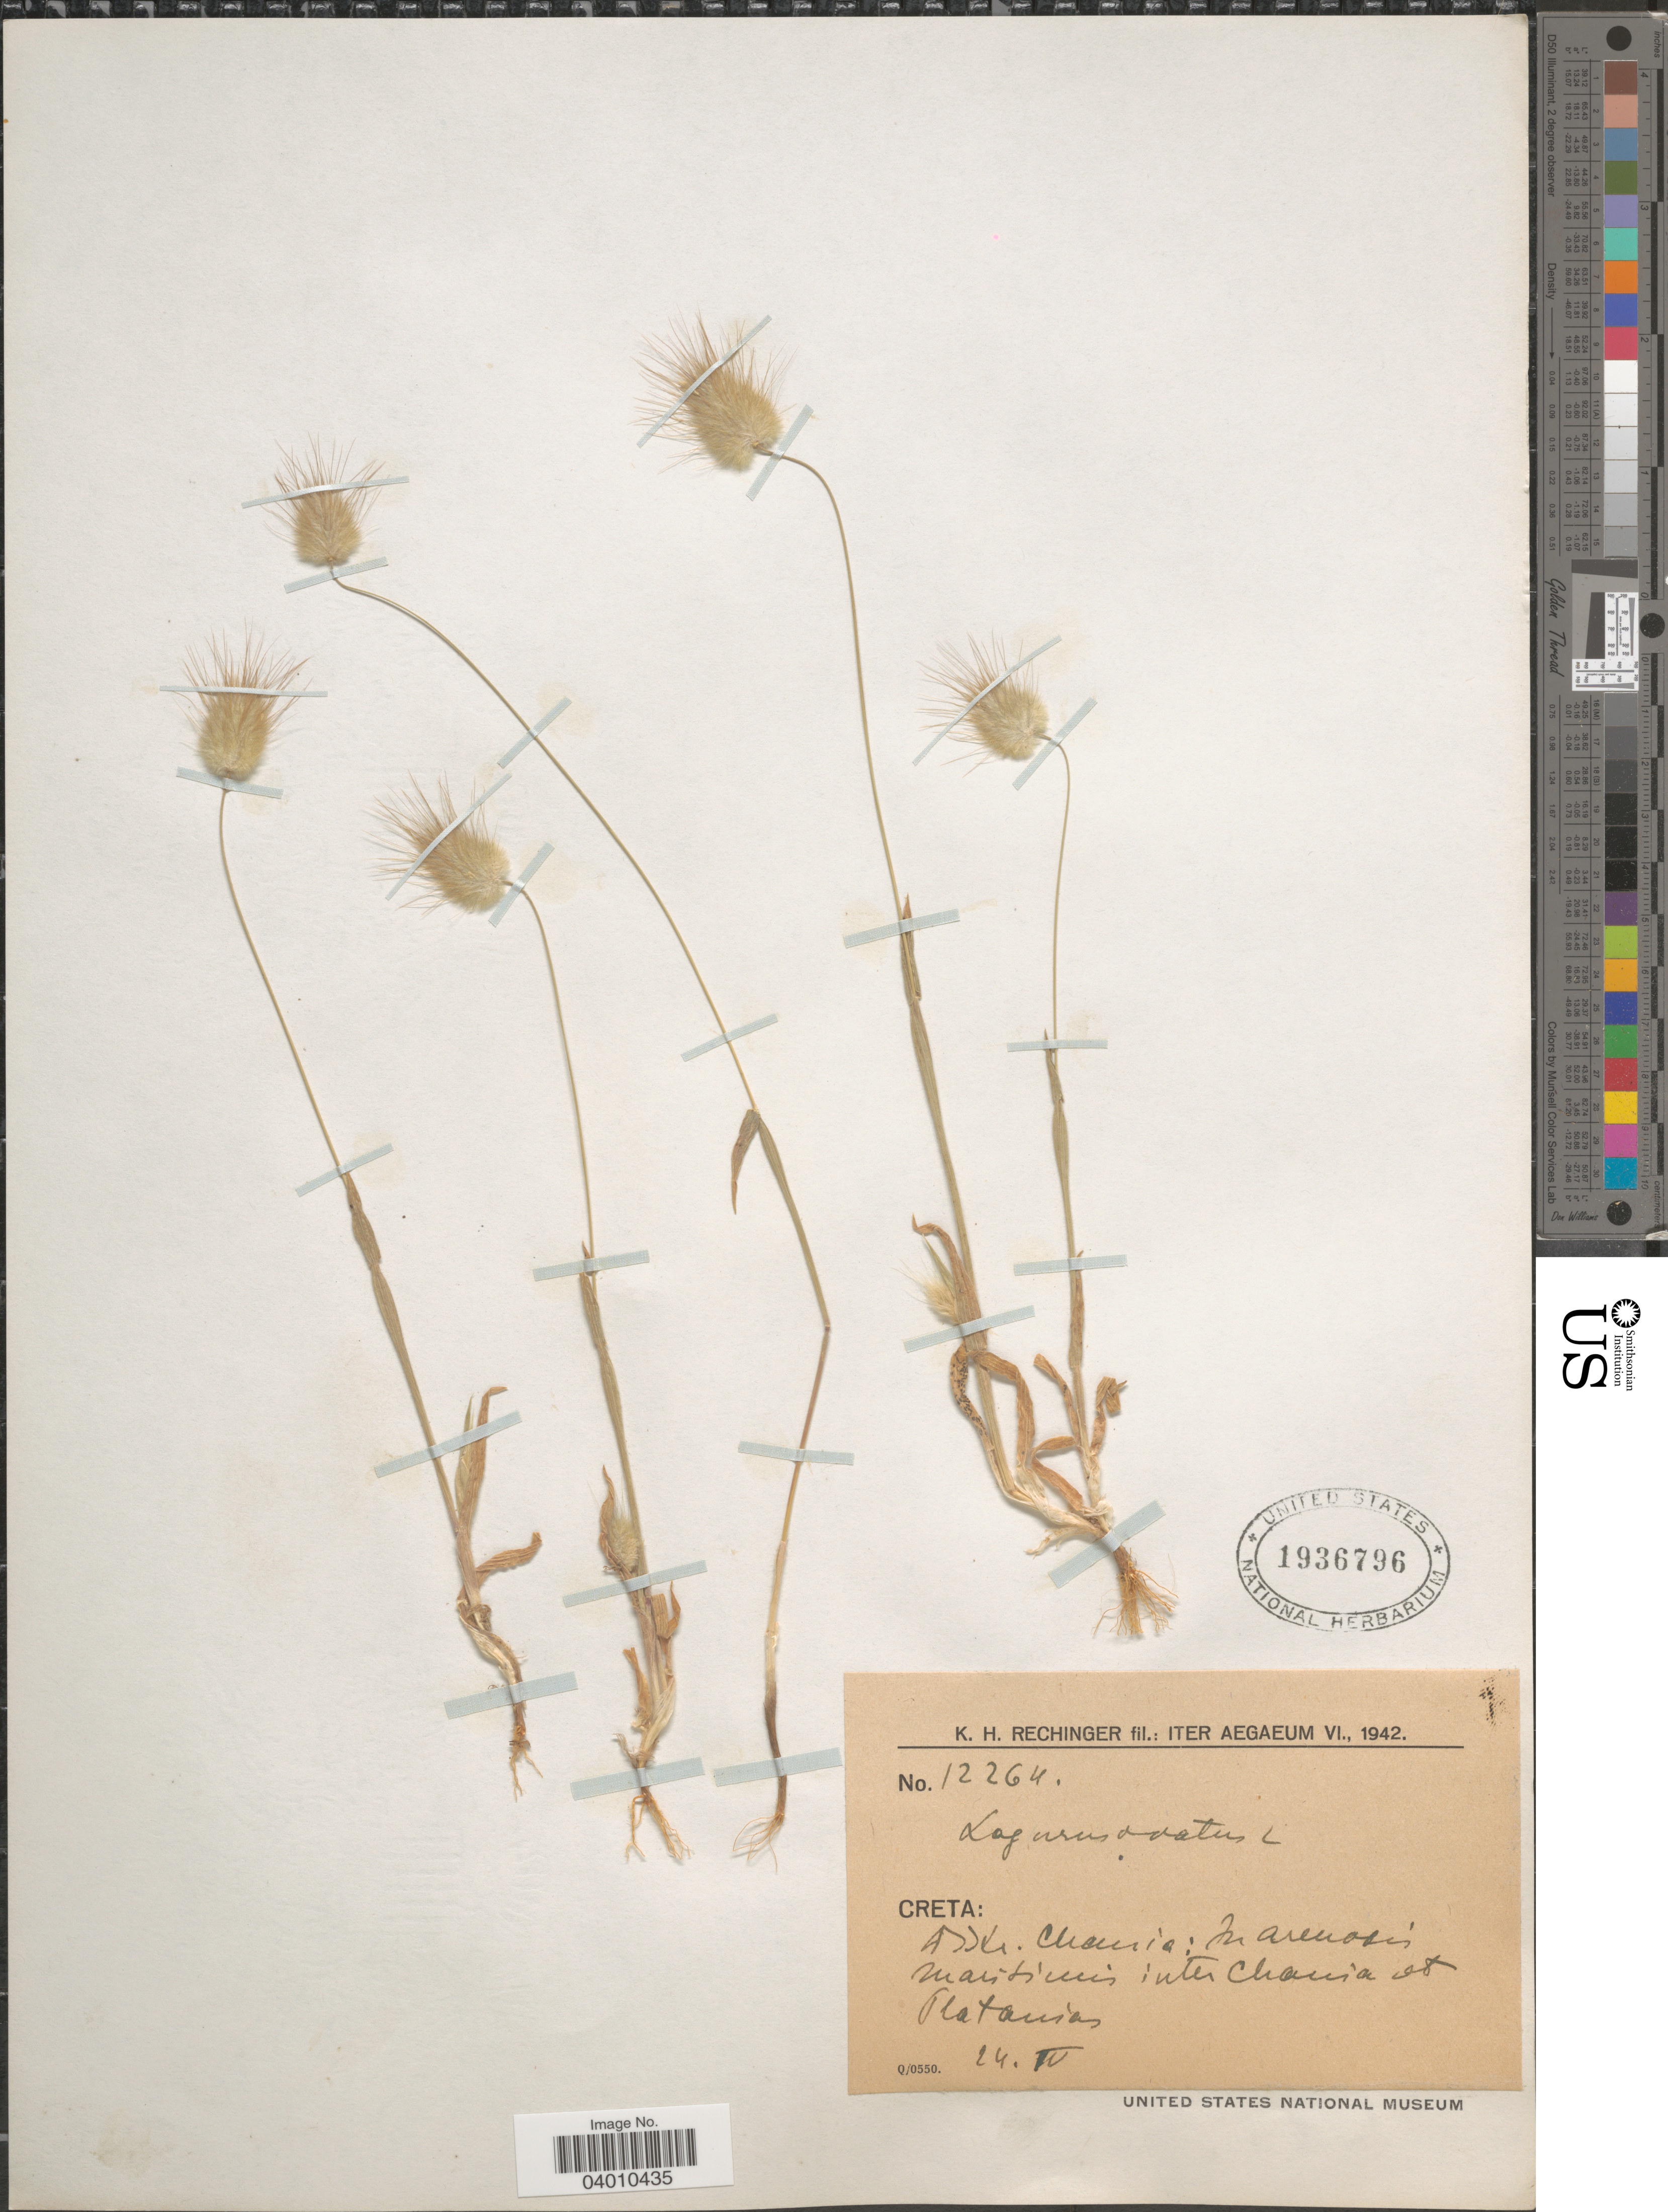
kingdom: Plantae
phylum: Tracheophyta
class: Liliopsida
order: Poales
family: Poaceae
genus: Lagurus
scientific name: Lagurus ovatus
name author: L.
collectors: K. H. Rechinger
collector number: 12264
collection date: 1942-04-24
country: Greece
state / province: Crete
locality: Iter Aegaeum. Creta. Distr. Chania: In arenosis maritimis inter Chania et Platanias.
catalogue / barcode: US 1936796